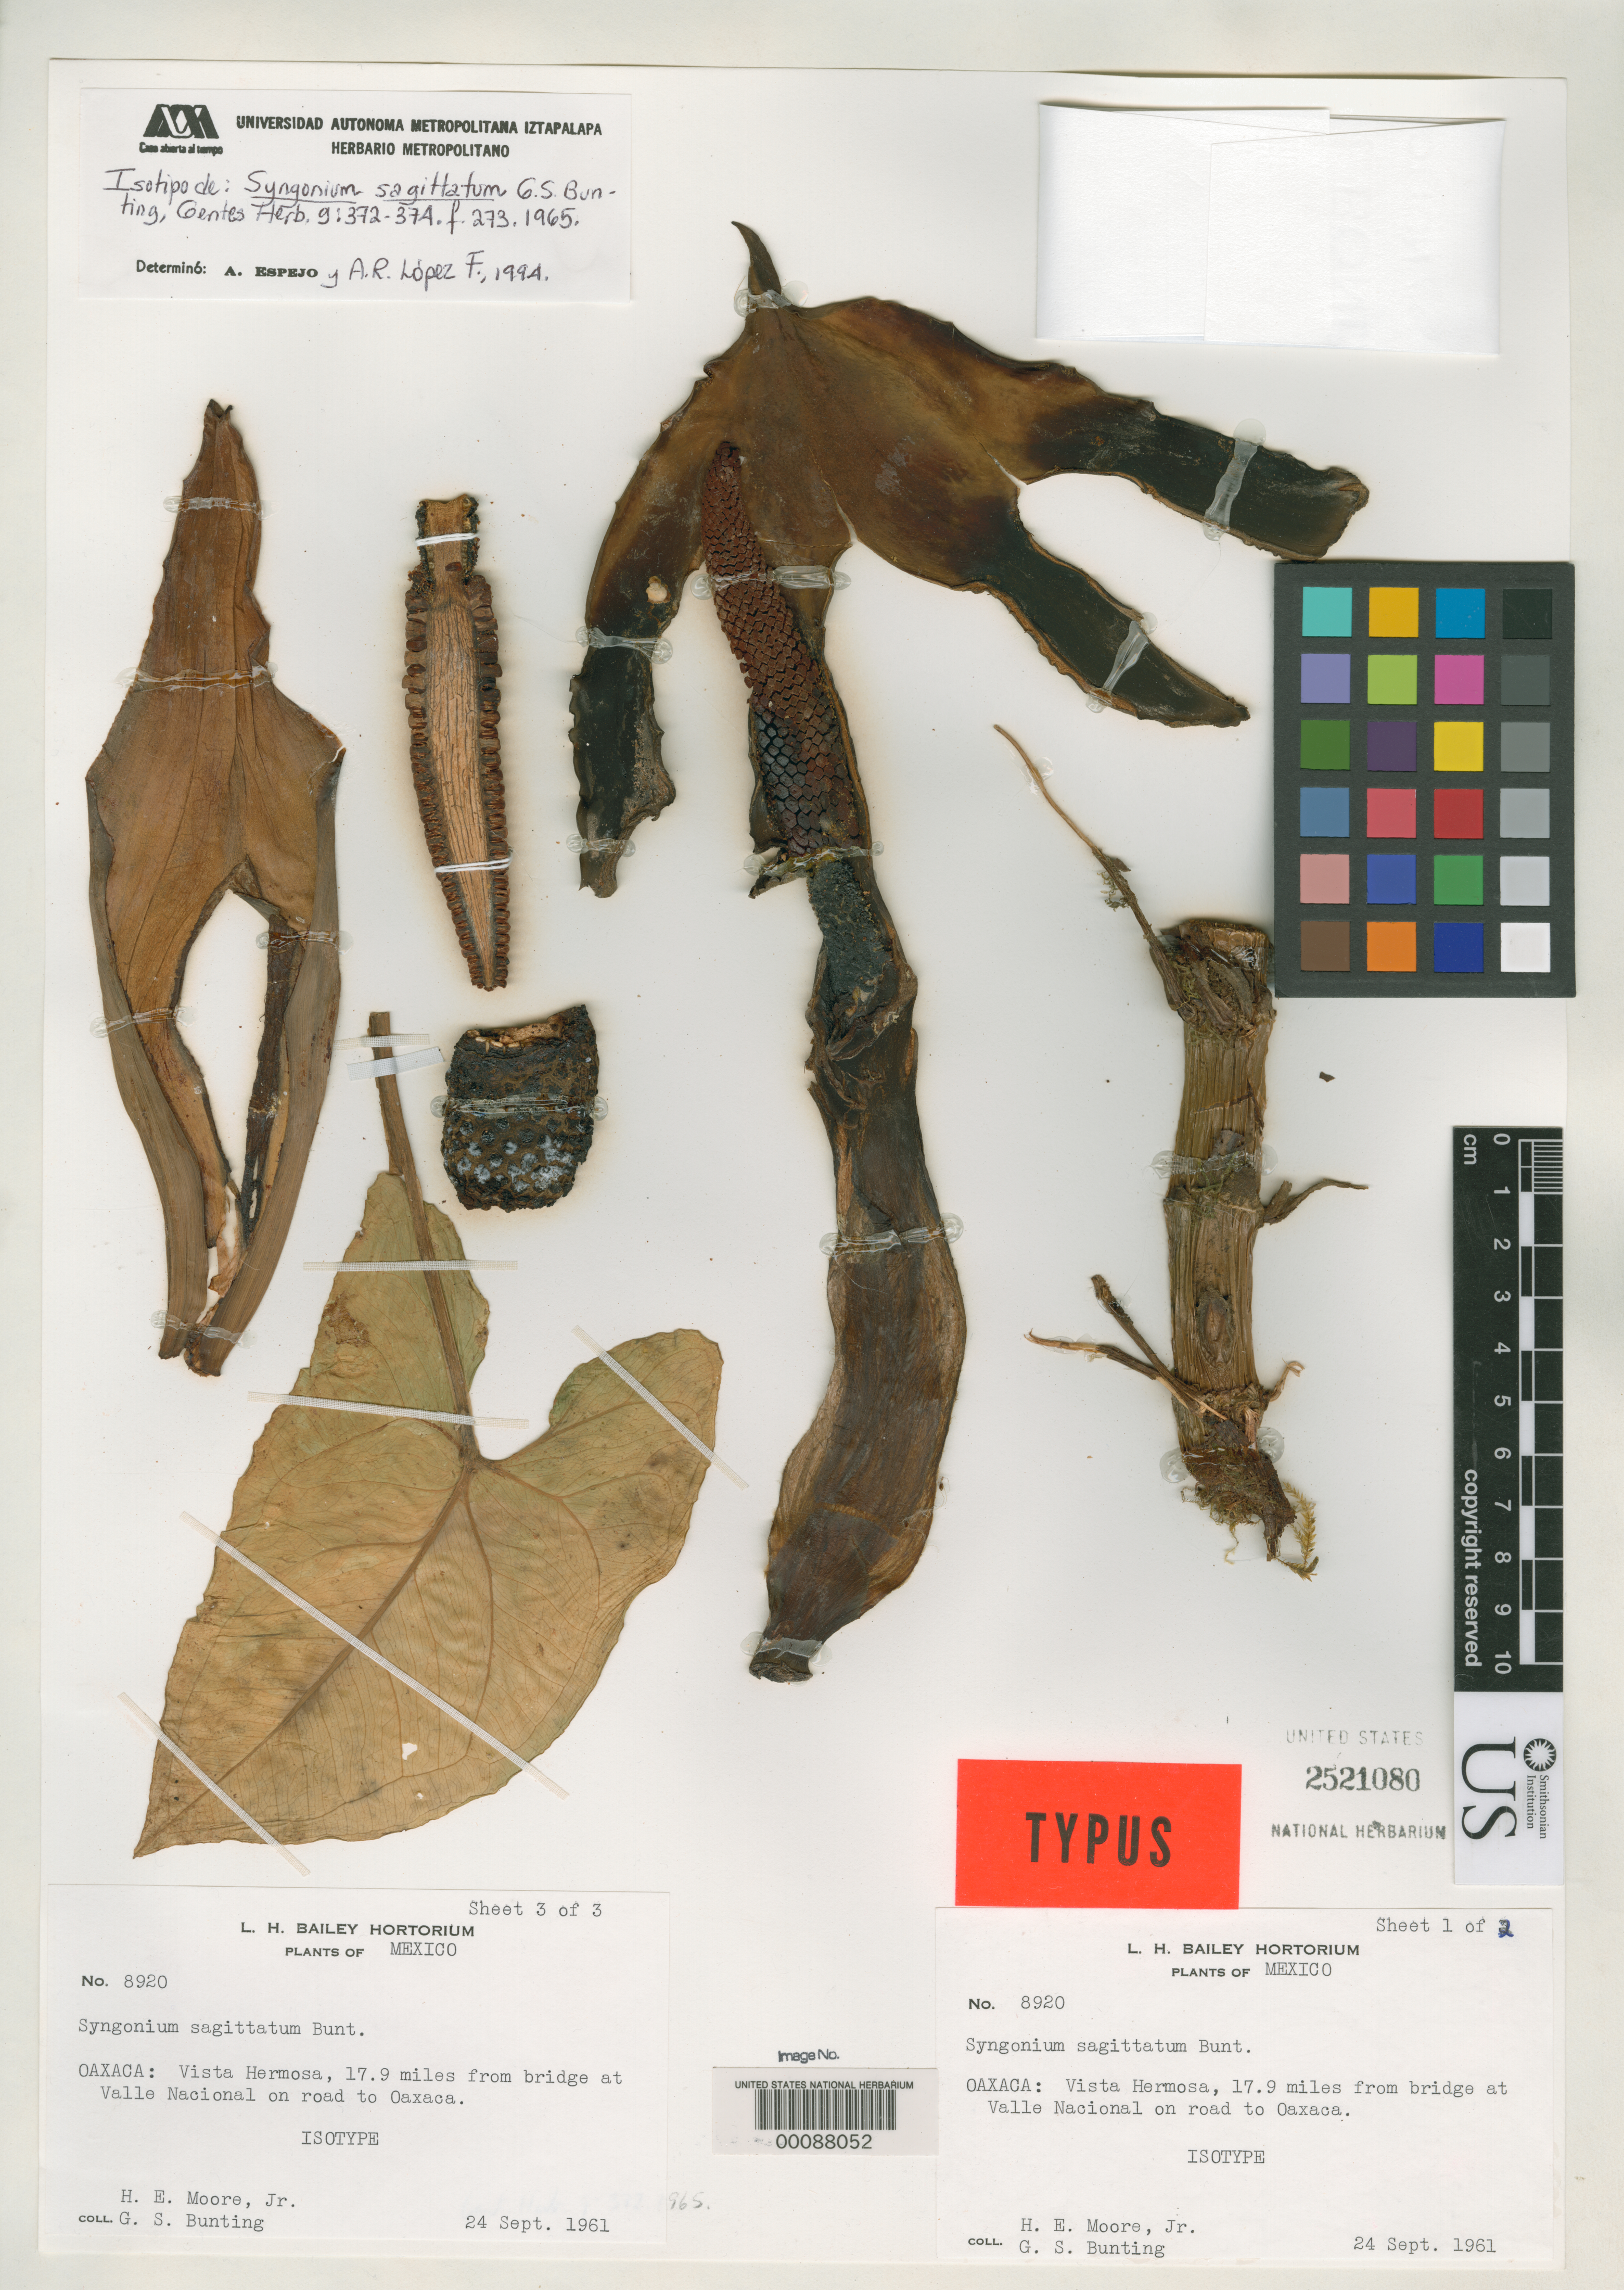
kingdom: Plantae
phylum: Tracheophyta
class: Liliopsida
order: Alismatales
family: Araceae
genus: Syngonium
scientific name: Syngonium sagittatum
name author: G.S. Bunting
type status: Isotype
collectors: H. E. Moore & G. S. Bunting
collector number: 8920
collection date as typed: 24 Sep 1961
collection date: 1961-09-24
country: Mexico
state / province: Oaxaca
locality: Vista Hermosa on road to Oaxaca.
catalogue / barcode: US 2521080